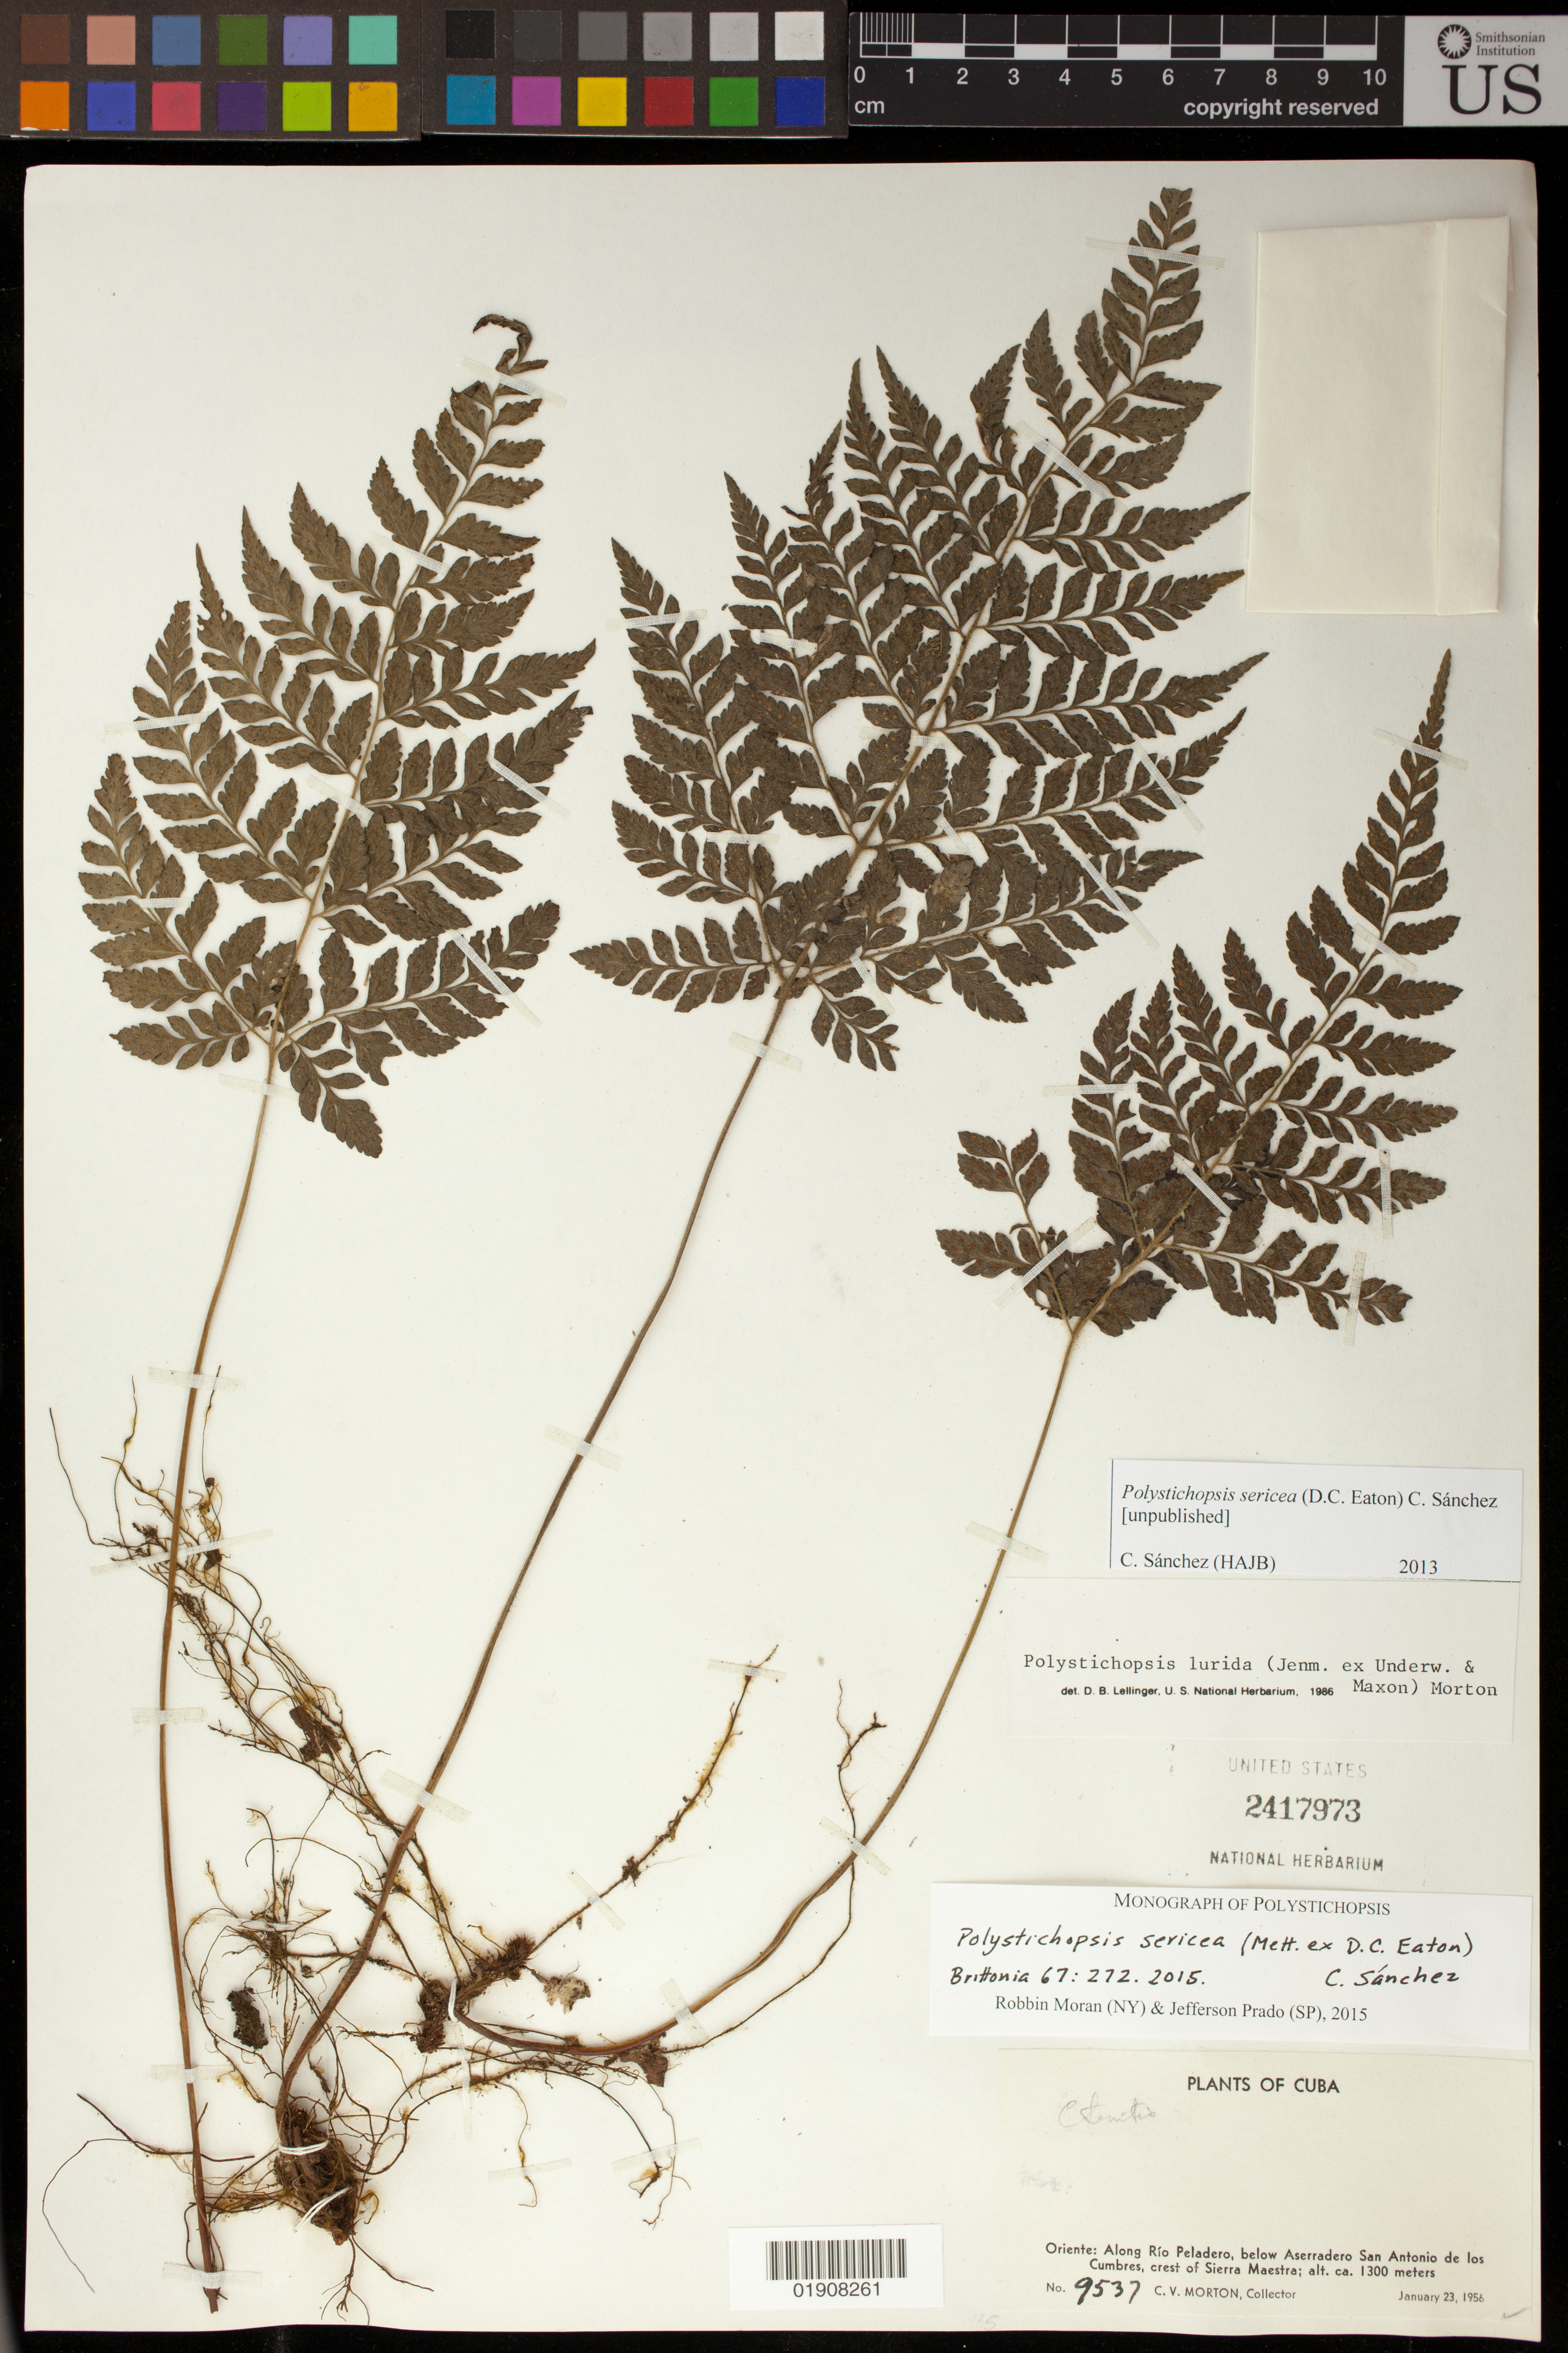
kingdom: Plantae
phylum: Tracheophyta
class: Polypodiopsida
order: Polypodiales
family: Dryopteridaceae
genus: Polystichopsis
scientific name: Polystichopsis sericea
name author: (Mett. ex D.C. Eaton) C. Sánchez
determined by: Moran, R. C.; Prado, J.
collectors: C. V. Morton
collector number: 9537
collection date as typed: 23 Jan 1956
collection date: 1956-01-23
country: Cuba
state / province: Oriente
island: Cuba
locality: Along Rio Peladero, below Aserradero San Antonio de Los Cumbres, crest of Sierra Maestra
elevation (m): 1300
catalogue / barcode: US 2417973